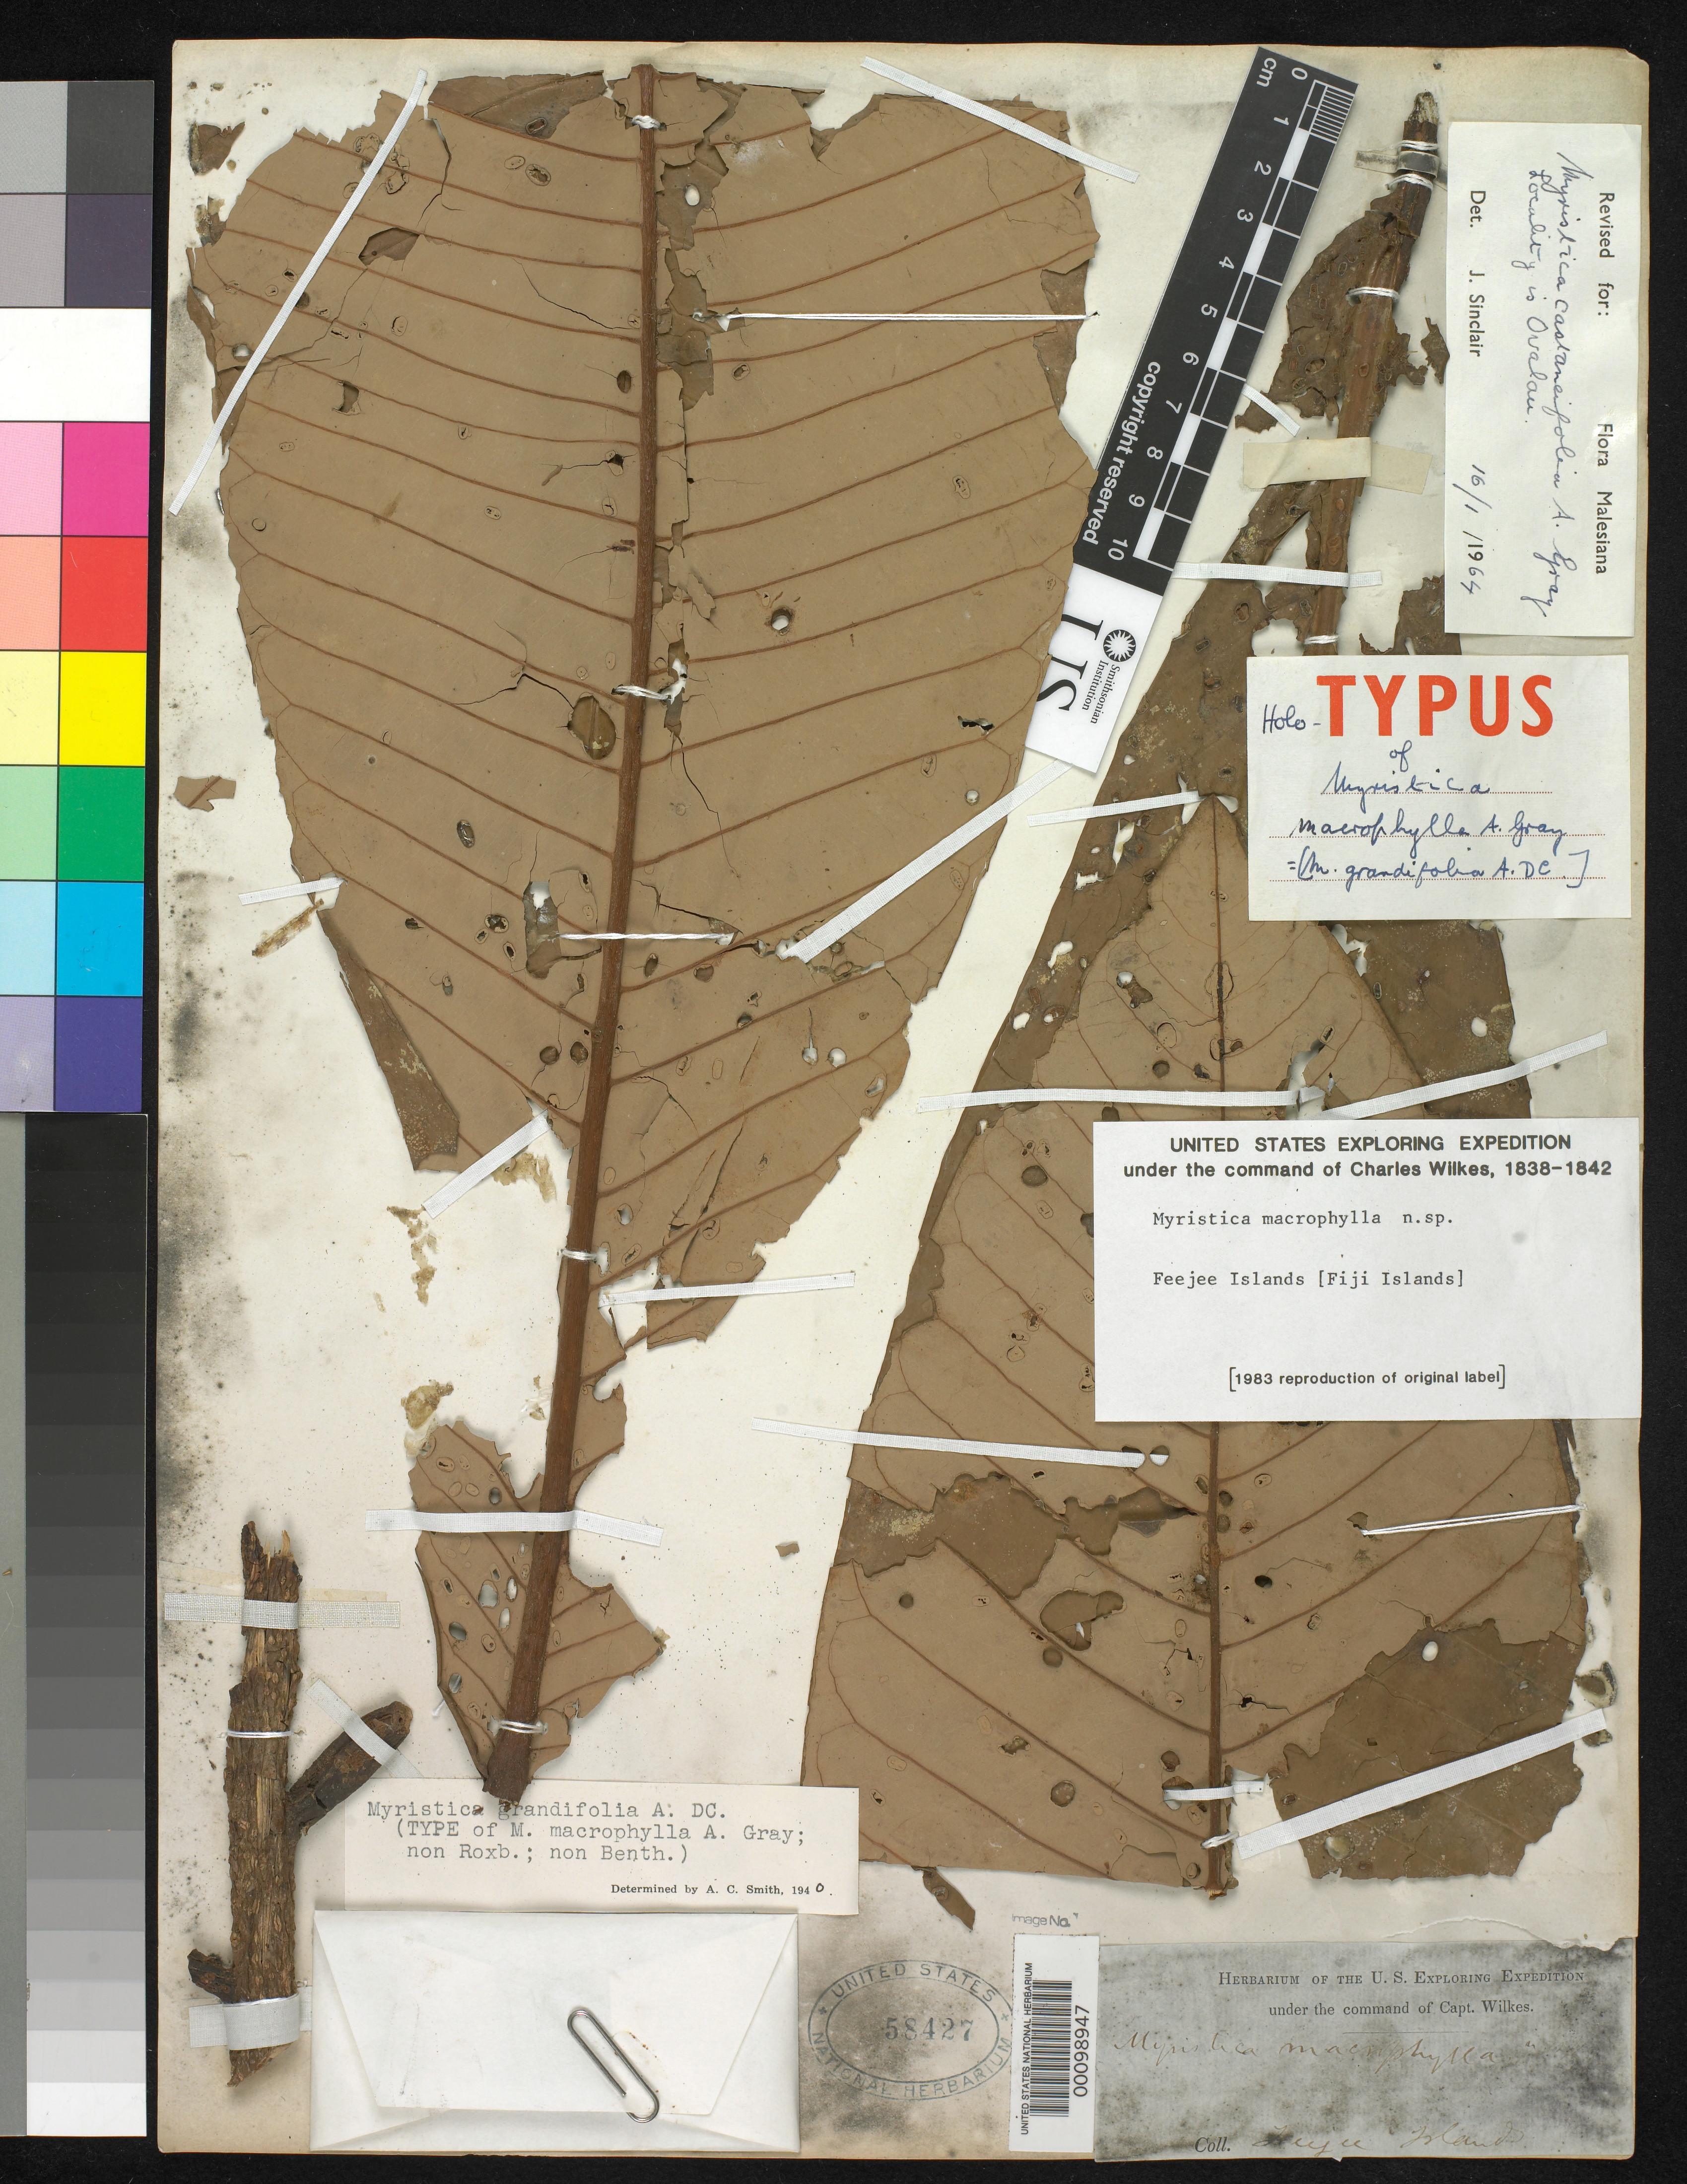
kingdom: Plantae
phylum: Tracheophyta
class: Magnoliopsida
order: Magnoliales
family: Myristicaceae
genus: Myristica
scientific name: Myristica macrophylla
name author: A. Gray in Wilkes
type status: Holotype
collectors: Wilkes Explor. Exped.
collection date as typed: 1838 to -- --- 1842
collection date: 1838/1842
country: Fiji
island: Ovalau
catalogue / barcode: US 58427